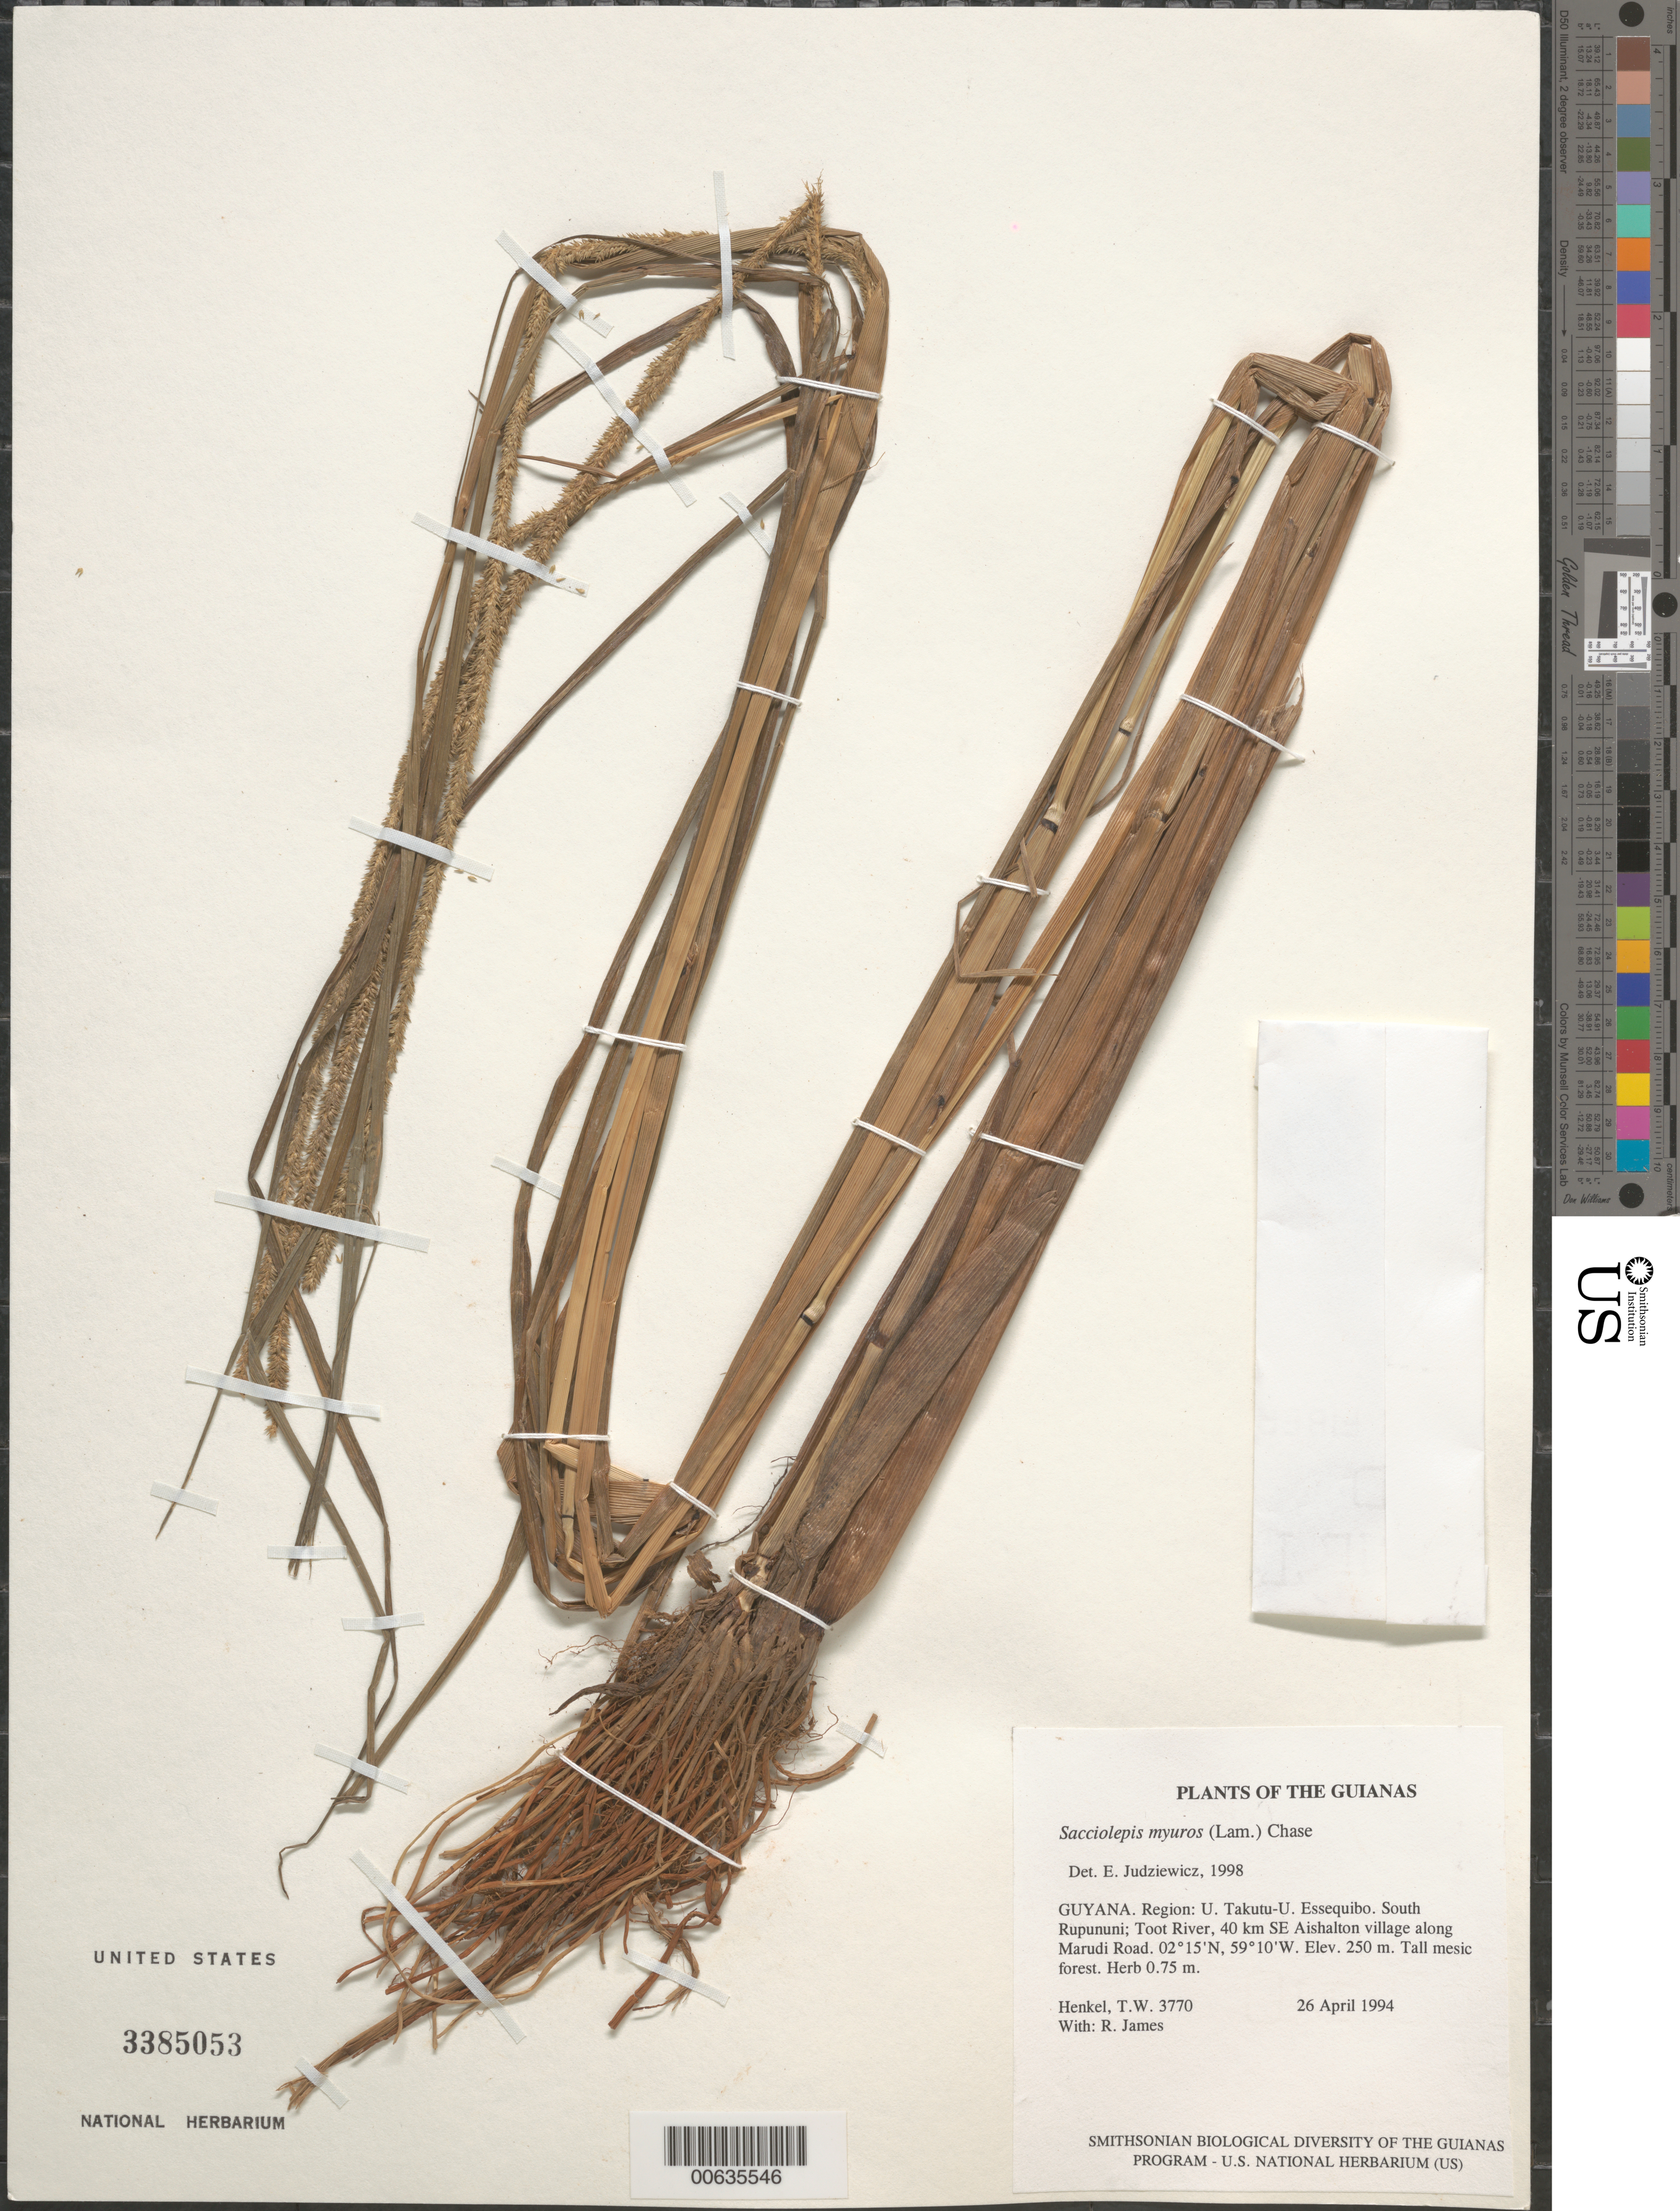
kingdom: Plantae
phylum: Tracheophyta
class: Liliopsida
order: Poales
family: Poaceae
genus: Sacciolepis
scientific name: Sacciolepis myuros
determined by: Judziewicz, E. J.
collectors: T. Henkel & R. James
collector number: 3770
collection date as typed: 26 April 1994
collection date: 1994-04-26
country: Guyana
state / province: U. Takutu-U. Essequibo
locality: South Rupununi; Toot River, 40 km SE Aishalton village along Marudi Road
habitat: Tall mesic forest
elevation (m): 250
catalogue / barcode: US 3385053